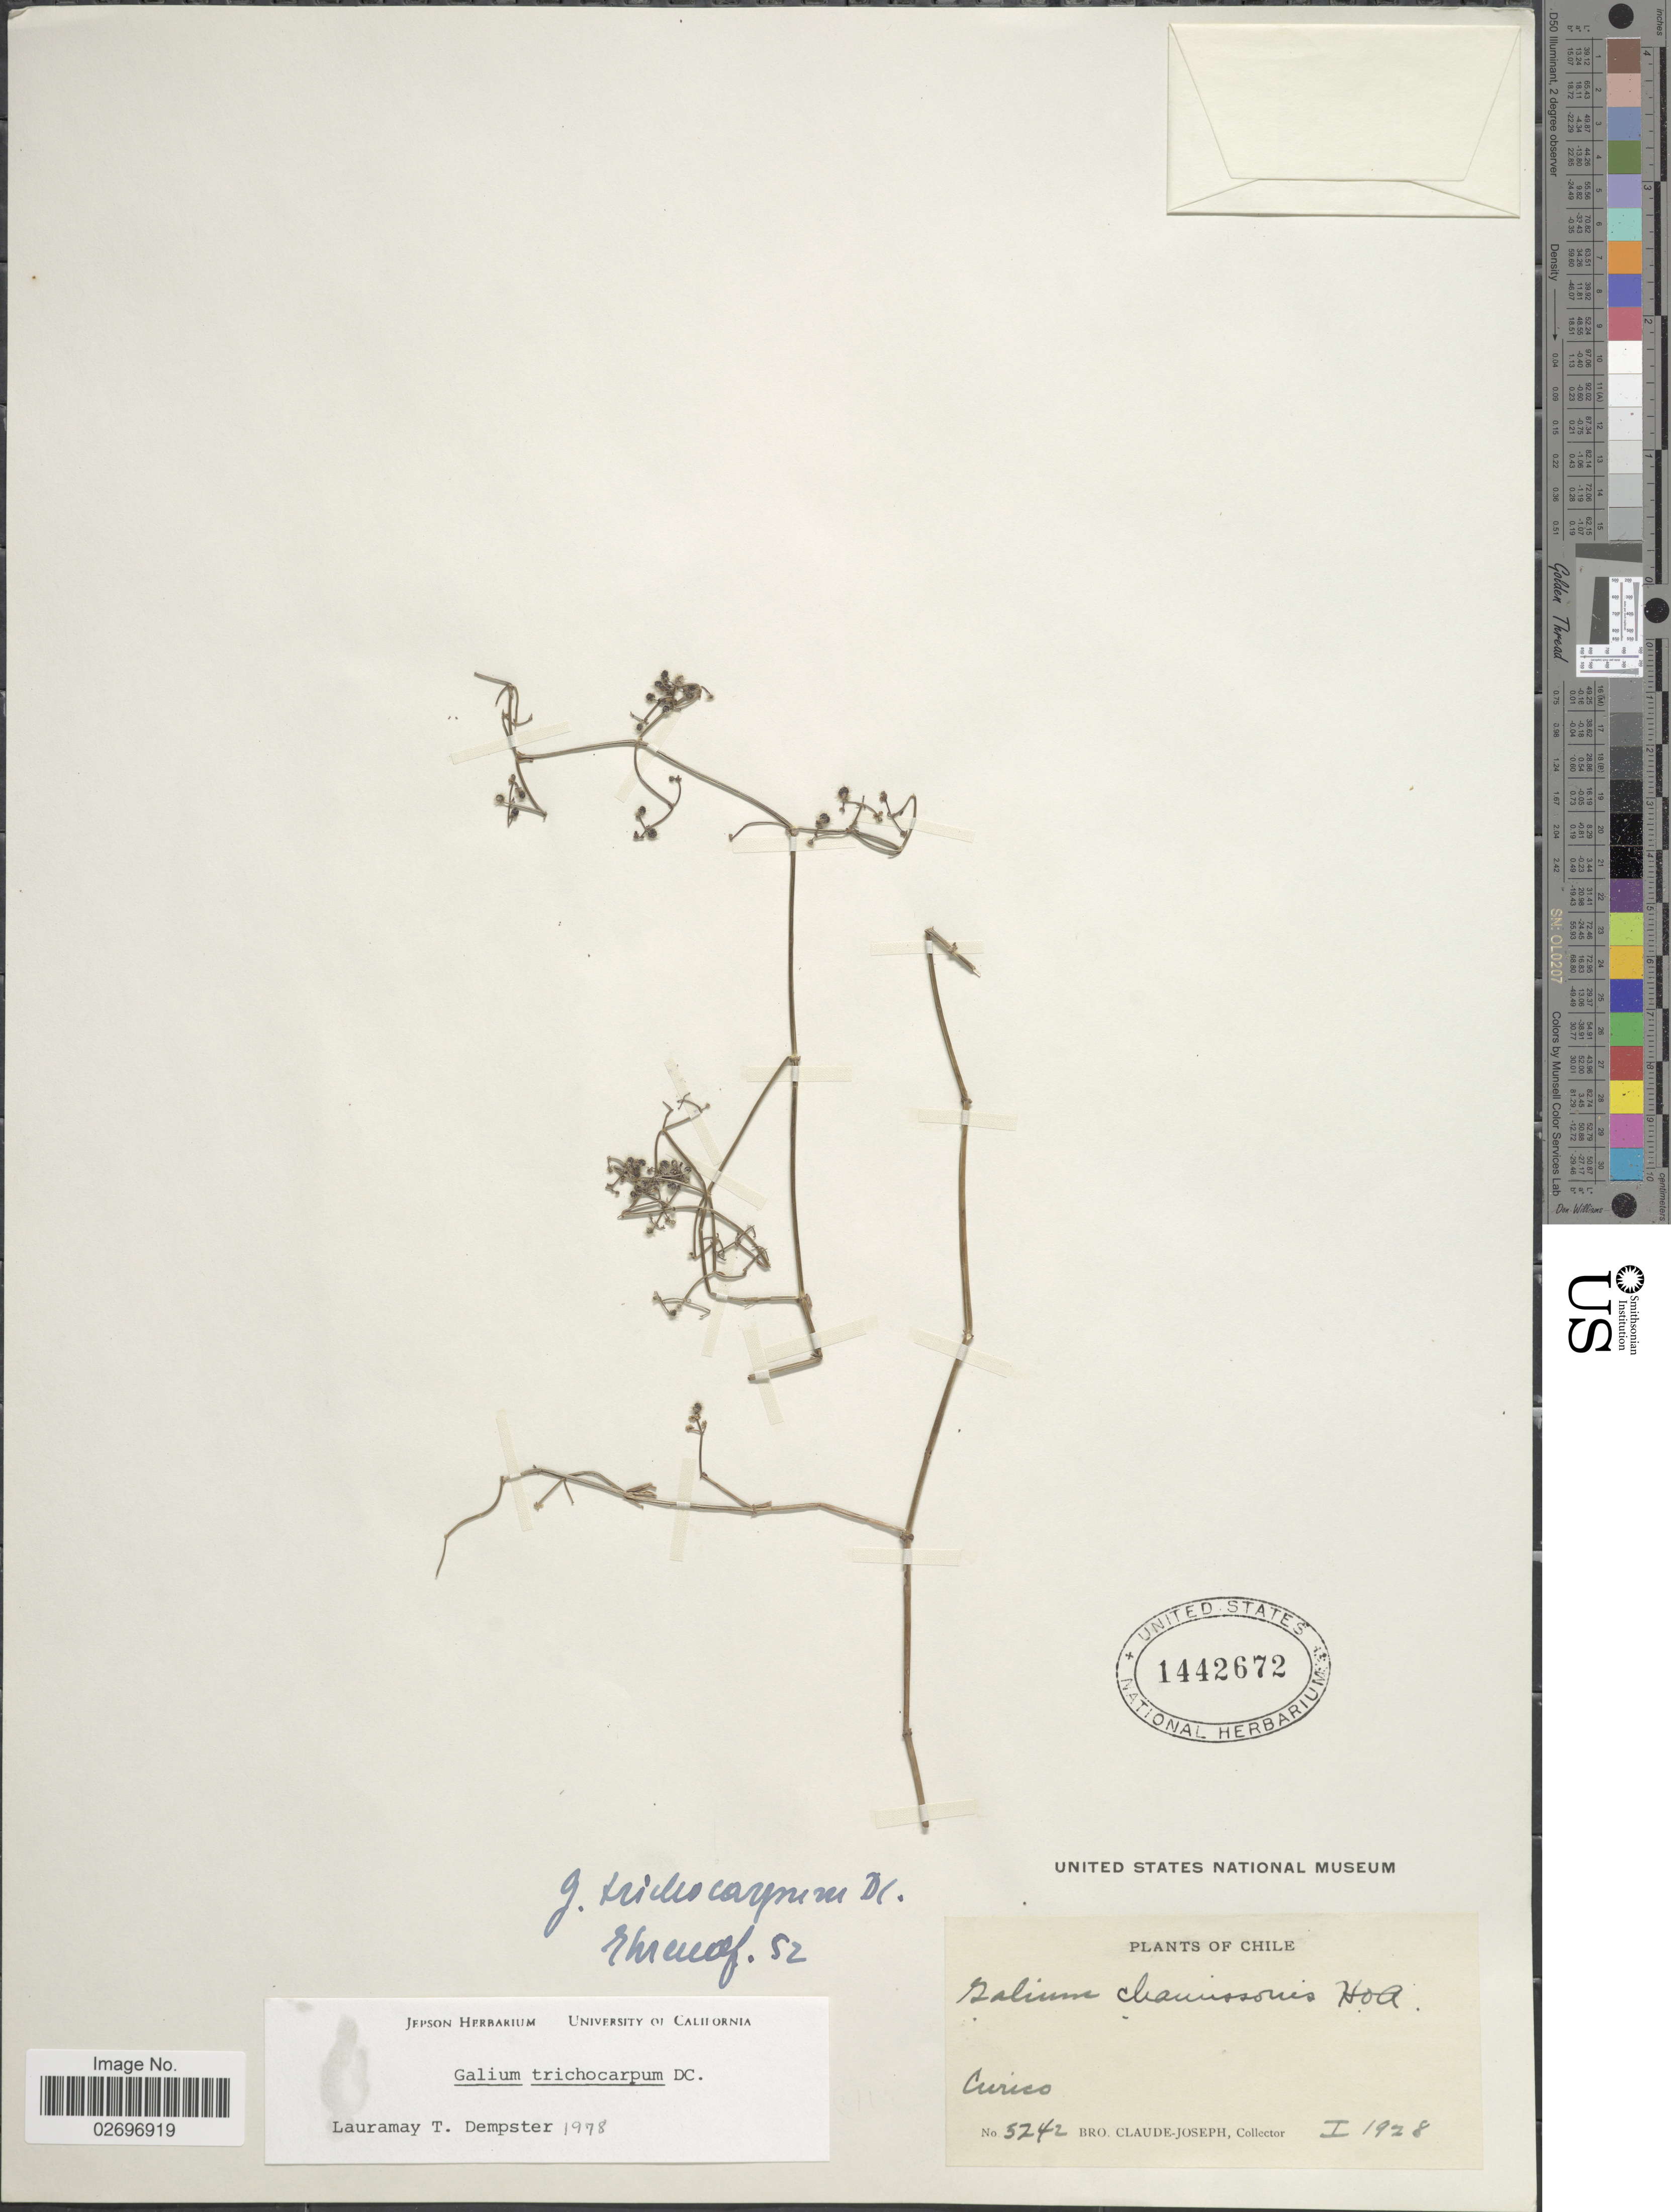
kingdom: Plantae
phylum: Tracheophyta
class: Magnoliopsida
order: Gentianales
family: Rubiaceae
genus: Galium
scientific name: Galium trichocarpum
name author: DC.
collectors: Bro. Claude-Joseph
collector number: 5242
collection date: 1928-01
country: Chile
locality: Curico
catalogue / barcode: US 1442672